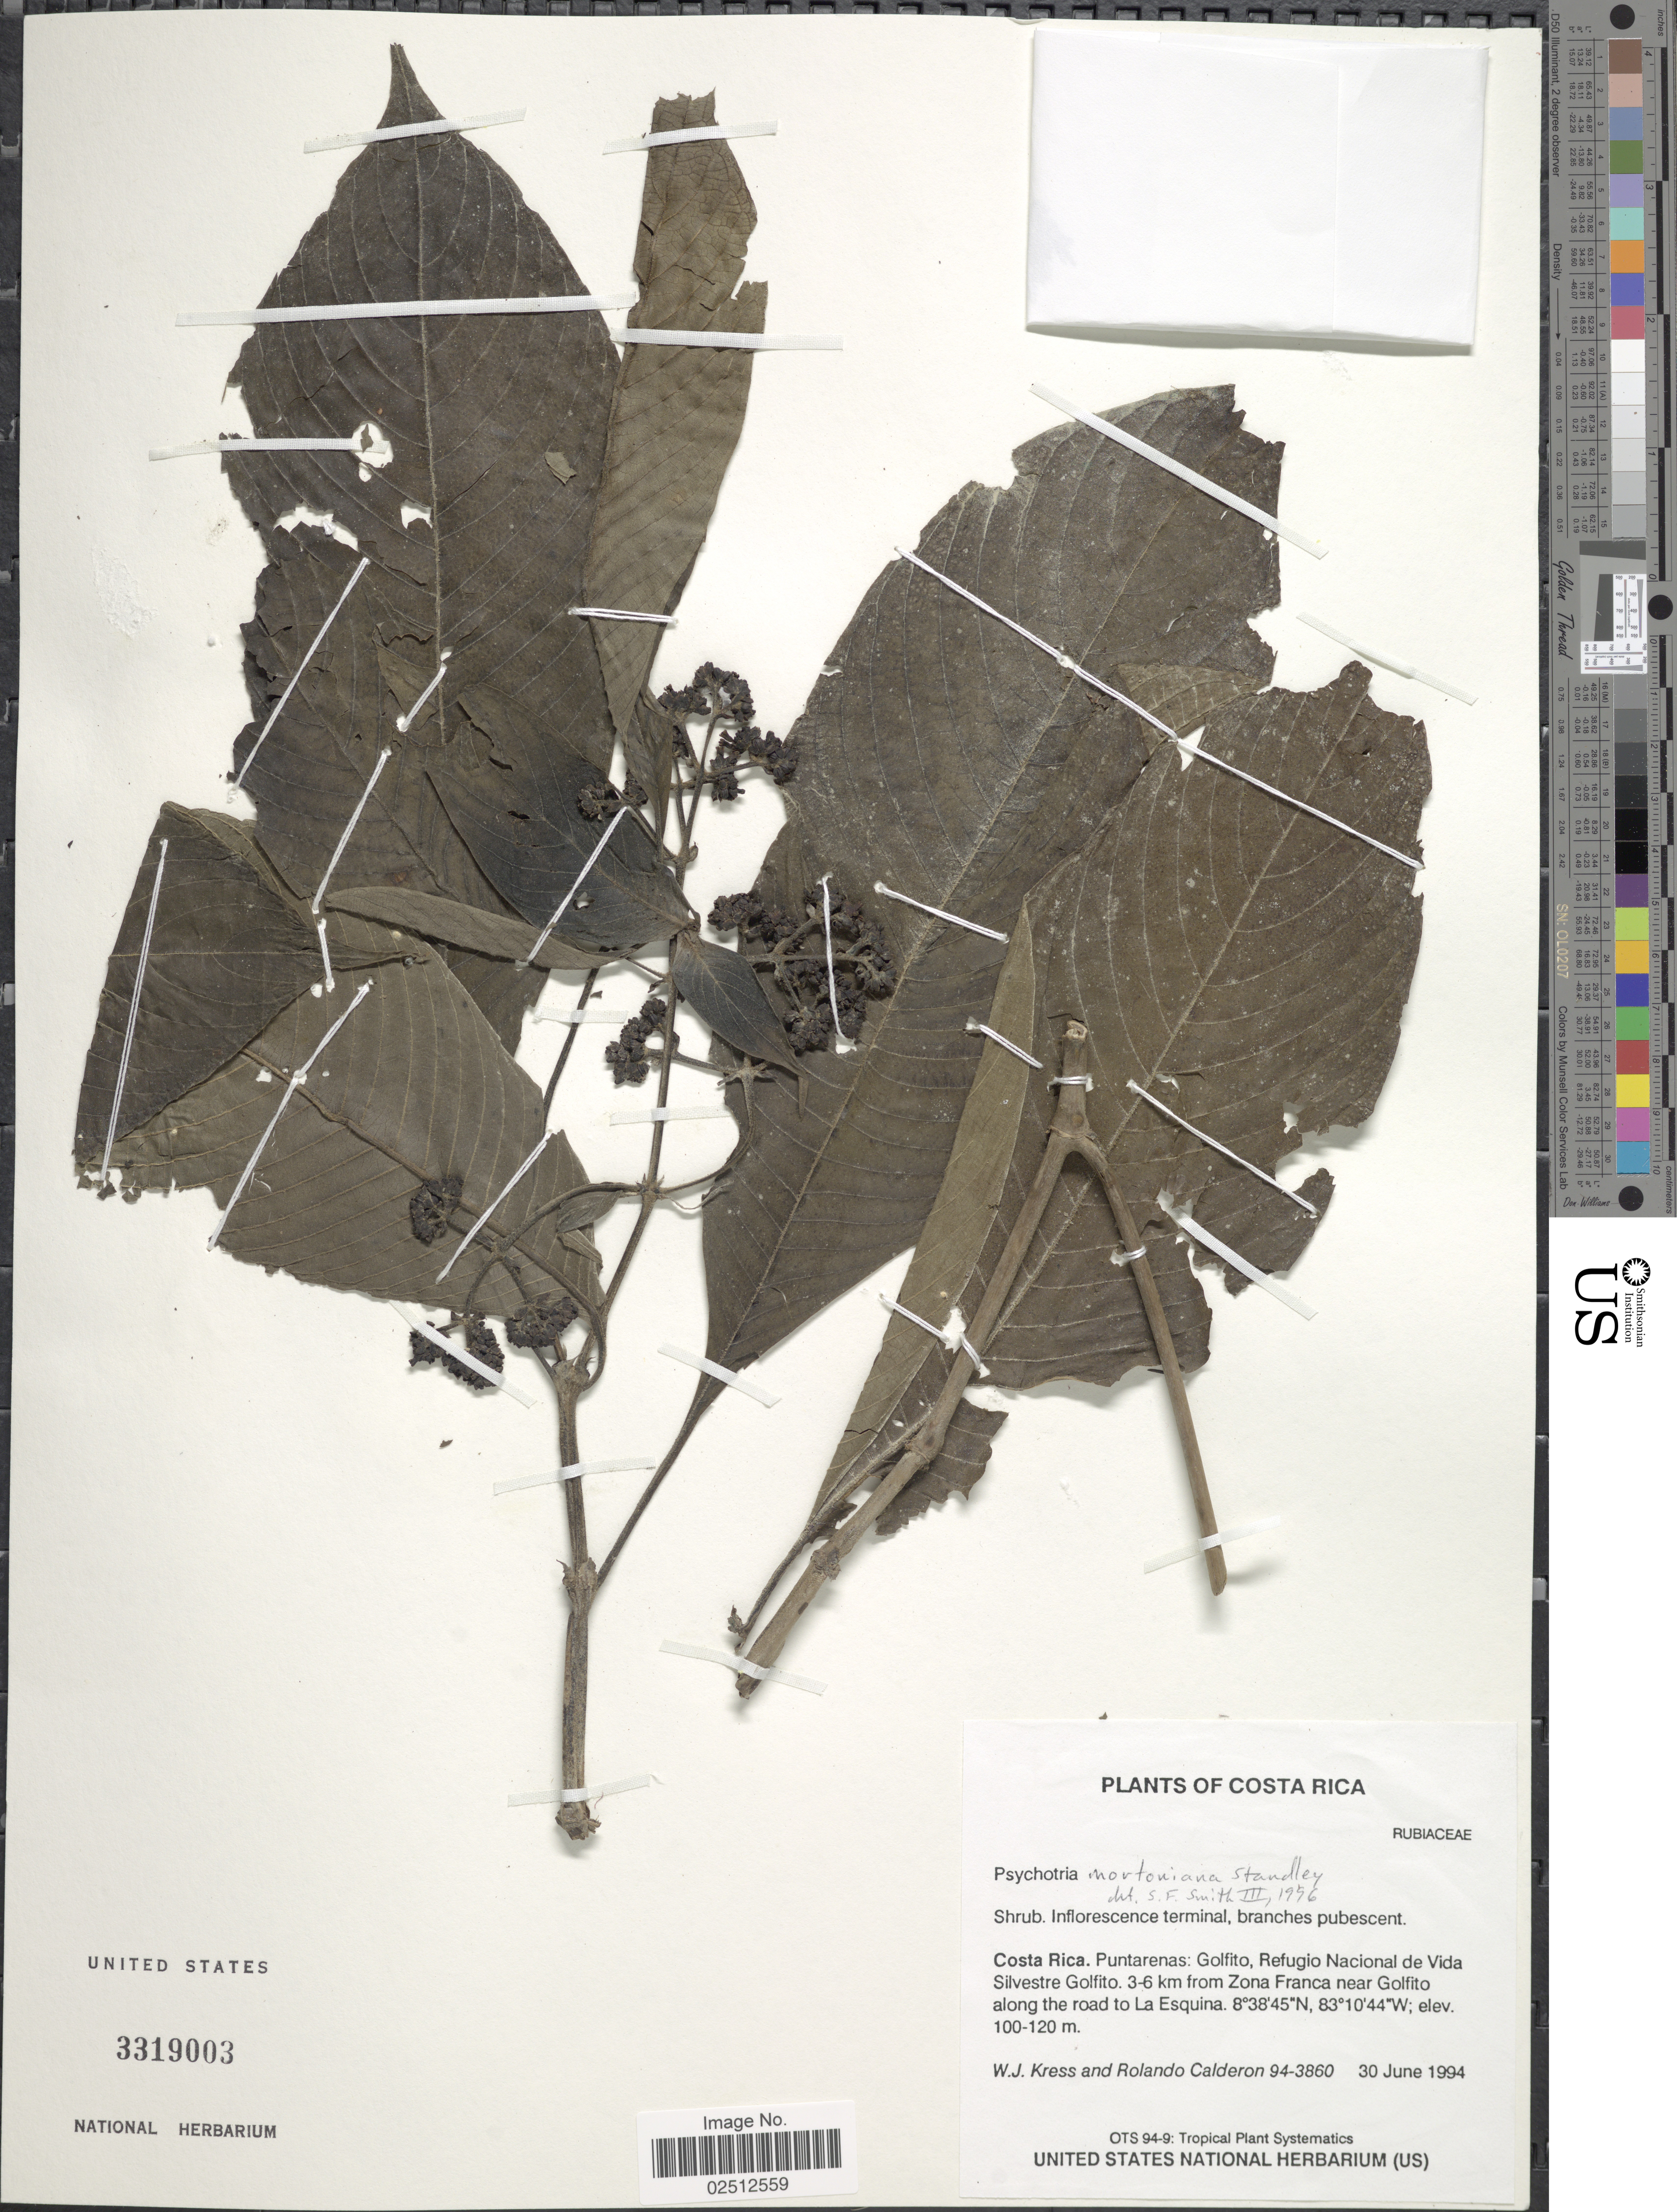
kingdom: Plantae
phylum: Tracheophyta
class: Magnoliopsida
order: Gentianales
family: Rubiaceae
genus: Psychotria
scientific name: Psychotria mortoniana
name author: Standl.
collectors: W. J. Kress & R. Calderon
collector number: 94-3860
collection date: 1994-06-30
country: Costa Rica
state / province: Puntarenas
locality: Costa Rica: Puntarenas: Golfito, Refugio Nacional de Vida Silvestre Golfito, 3-6 km from Zona Franca near Golfito along the road to La Esquina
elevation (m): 100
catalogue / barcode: US 3319003